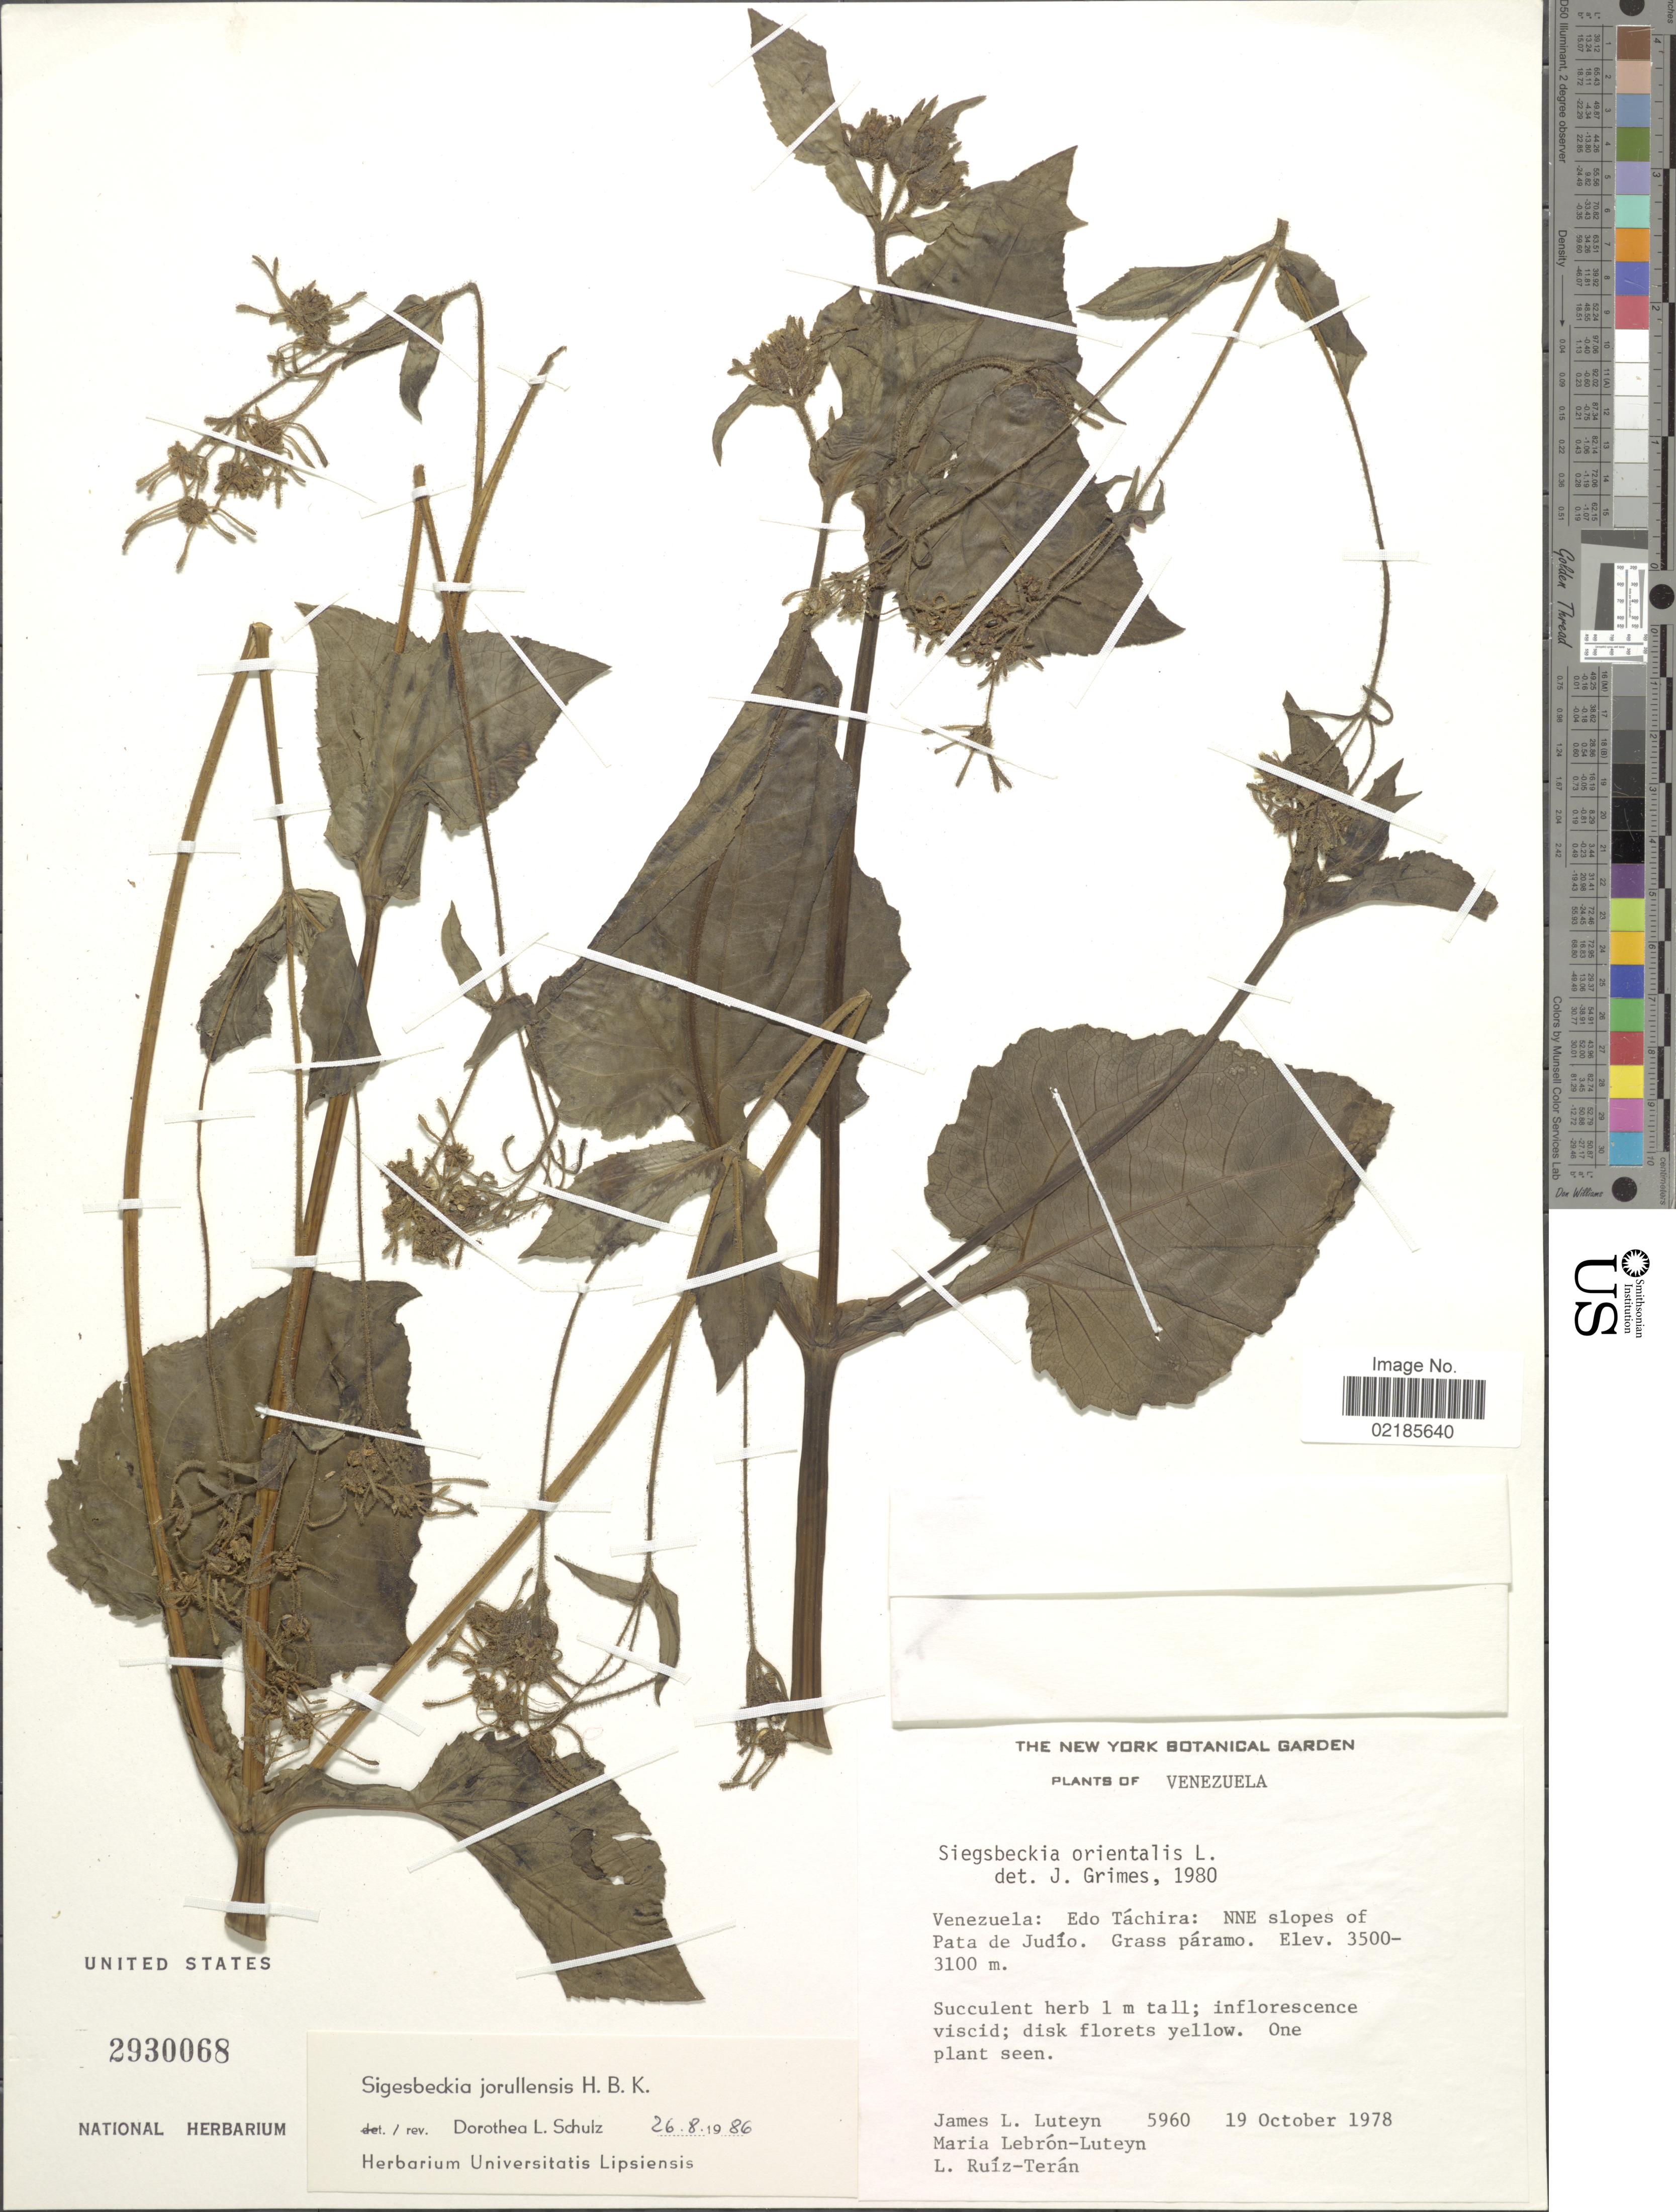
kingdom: Plantae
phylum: Tracheophyta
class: Magnoliopsida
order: Asterales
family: Asteraceae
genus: Sigesbeckia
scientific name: Sigesbeckia jorullensis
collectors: J. L. Luteyn, M. L. Lebrón-Luteyn & L. E. Ruíz-Terán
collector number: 5960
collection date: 1978-10-19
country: Venezuela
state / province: Tachira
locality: NNE slopes of Pata de Judío, Grass páramo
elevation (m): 3100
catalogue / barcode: US 2930068